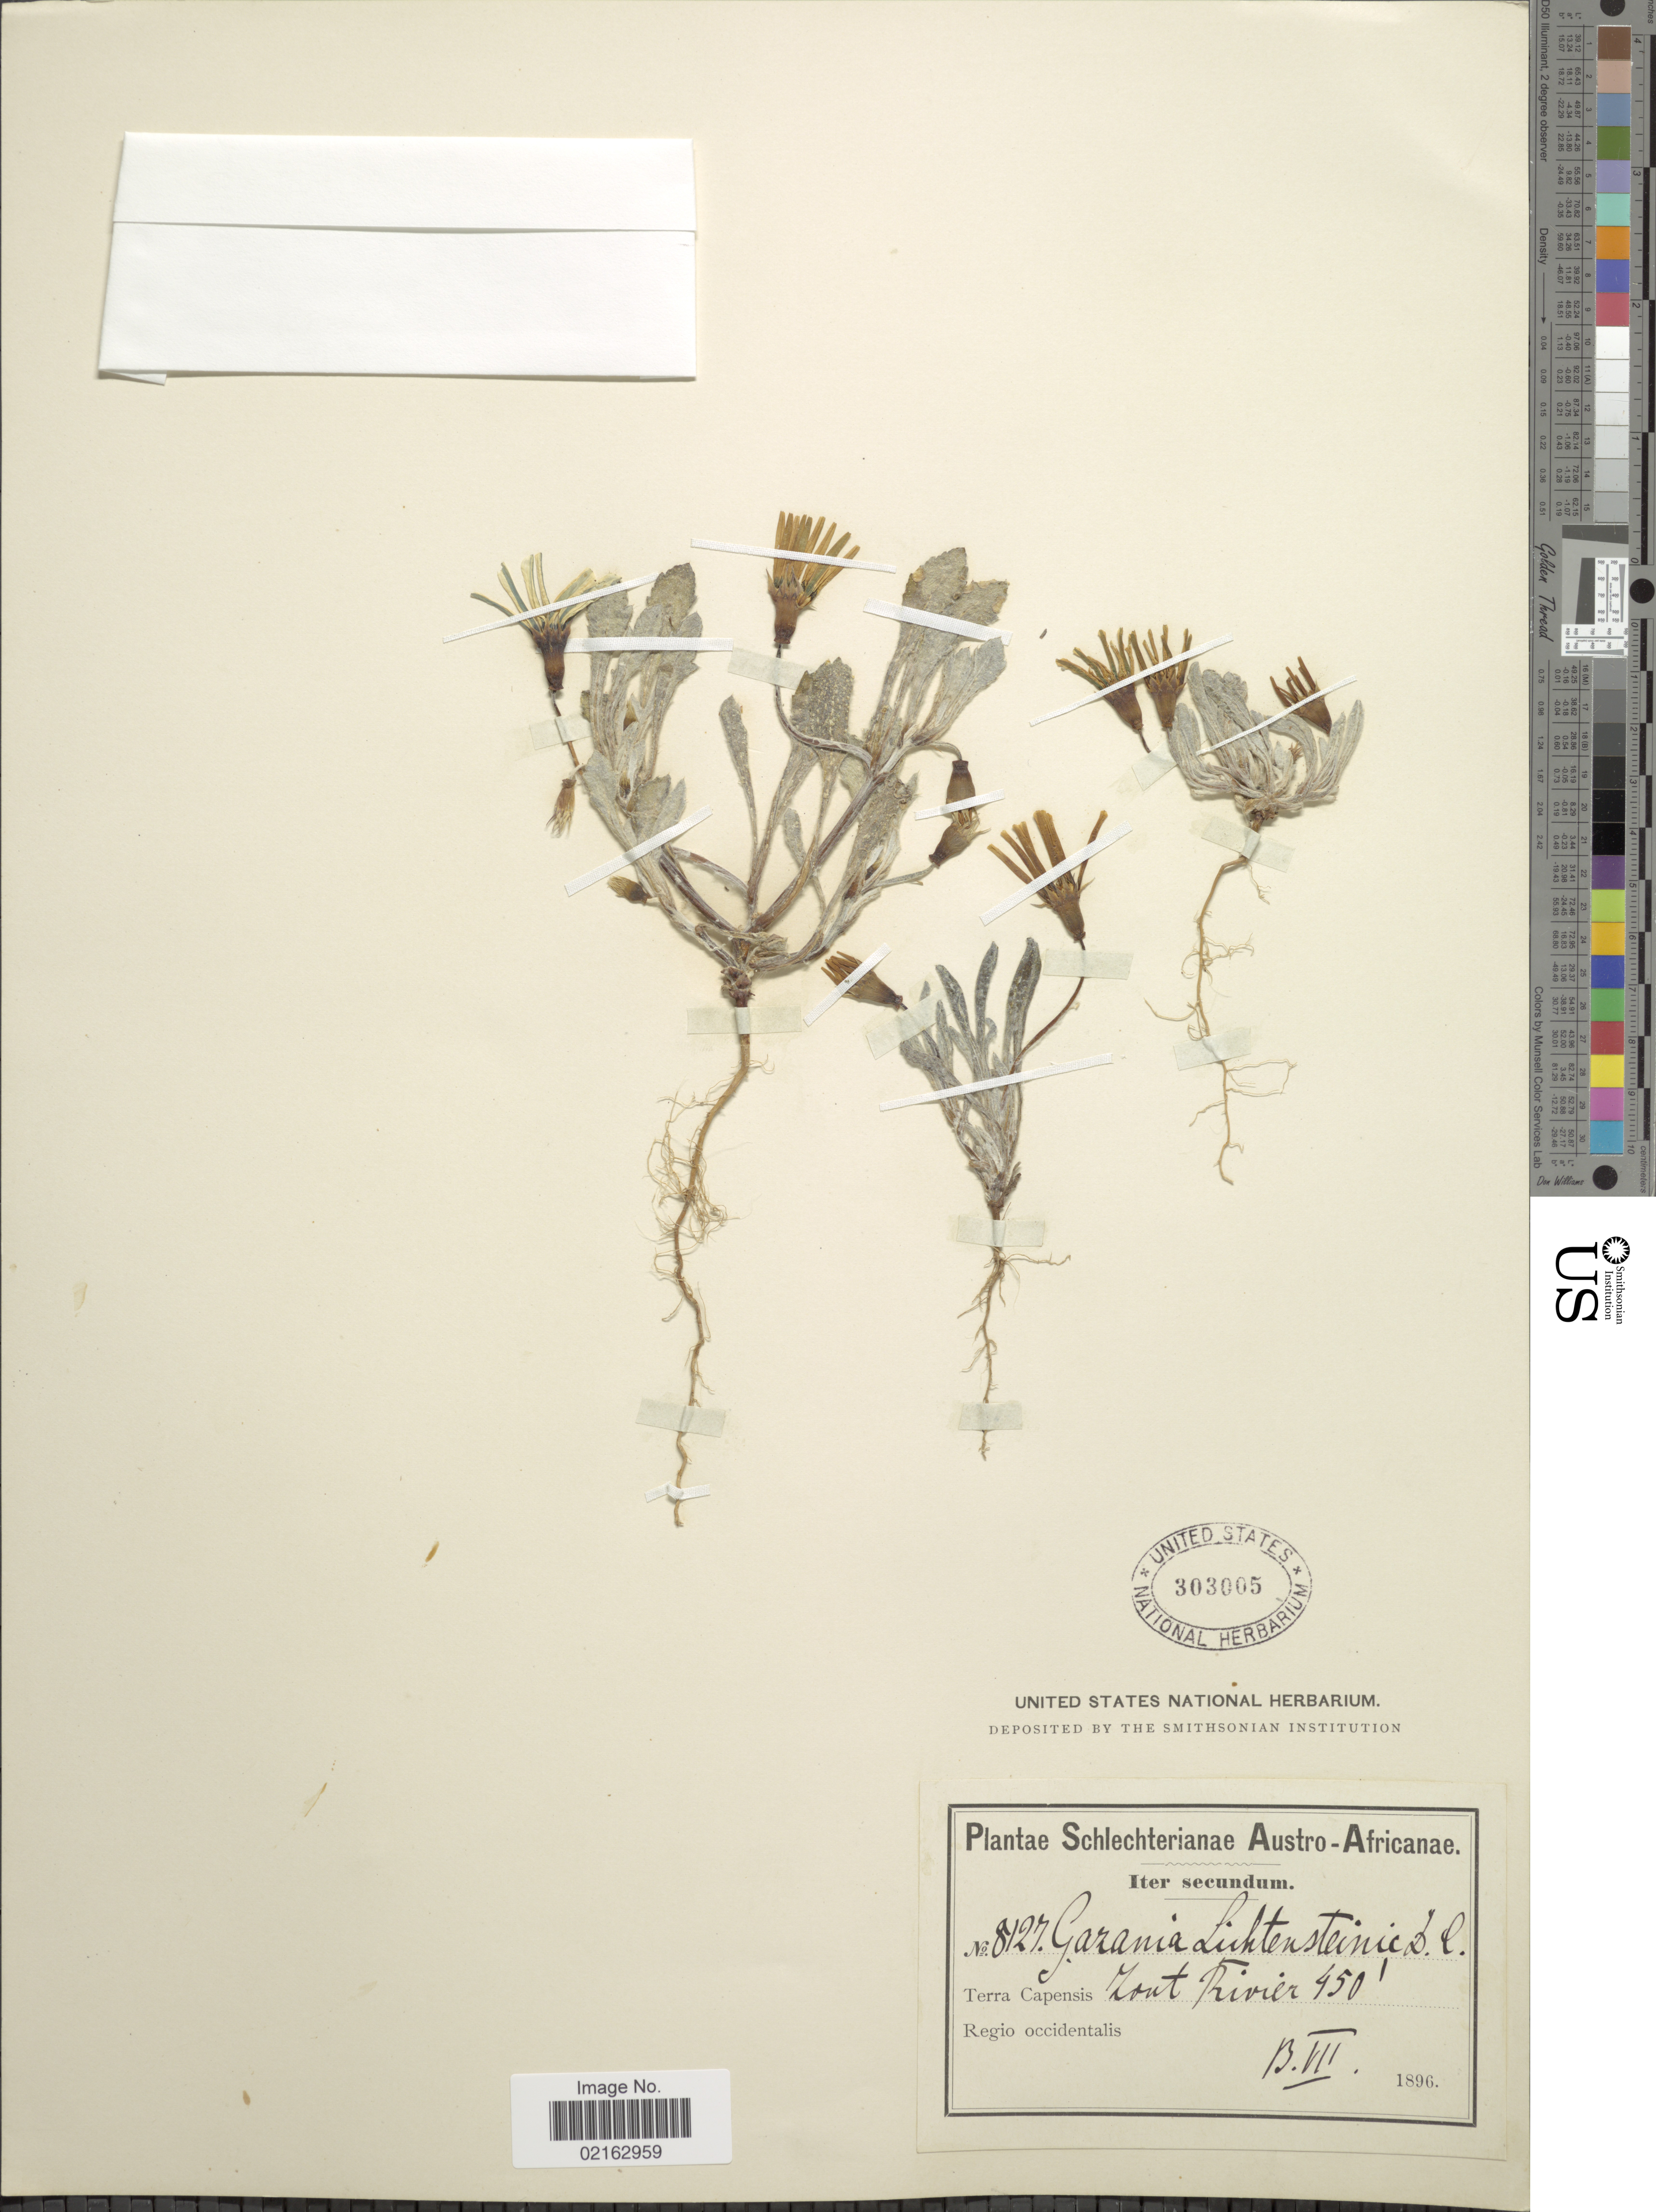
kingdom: Plantae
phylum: Tracheophyta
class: Magnoliopsida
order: Asterales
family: Asteraceae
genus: Gazania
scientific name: Gazania lichtensteinii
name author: Less.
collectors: Schlechter, --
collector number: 8127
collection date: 1896-07-13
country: South Africa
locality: Terra Capensis Zout Rivier. Regio occidentalis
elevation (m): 137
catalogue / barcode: US 303005